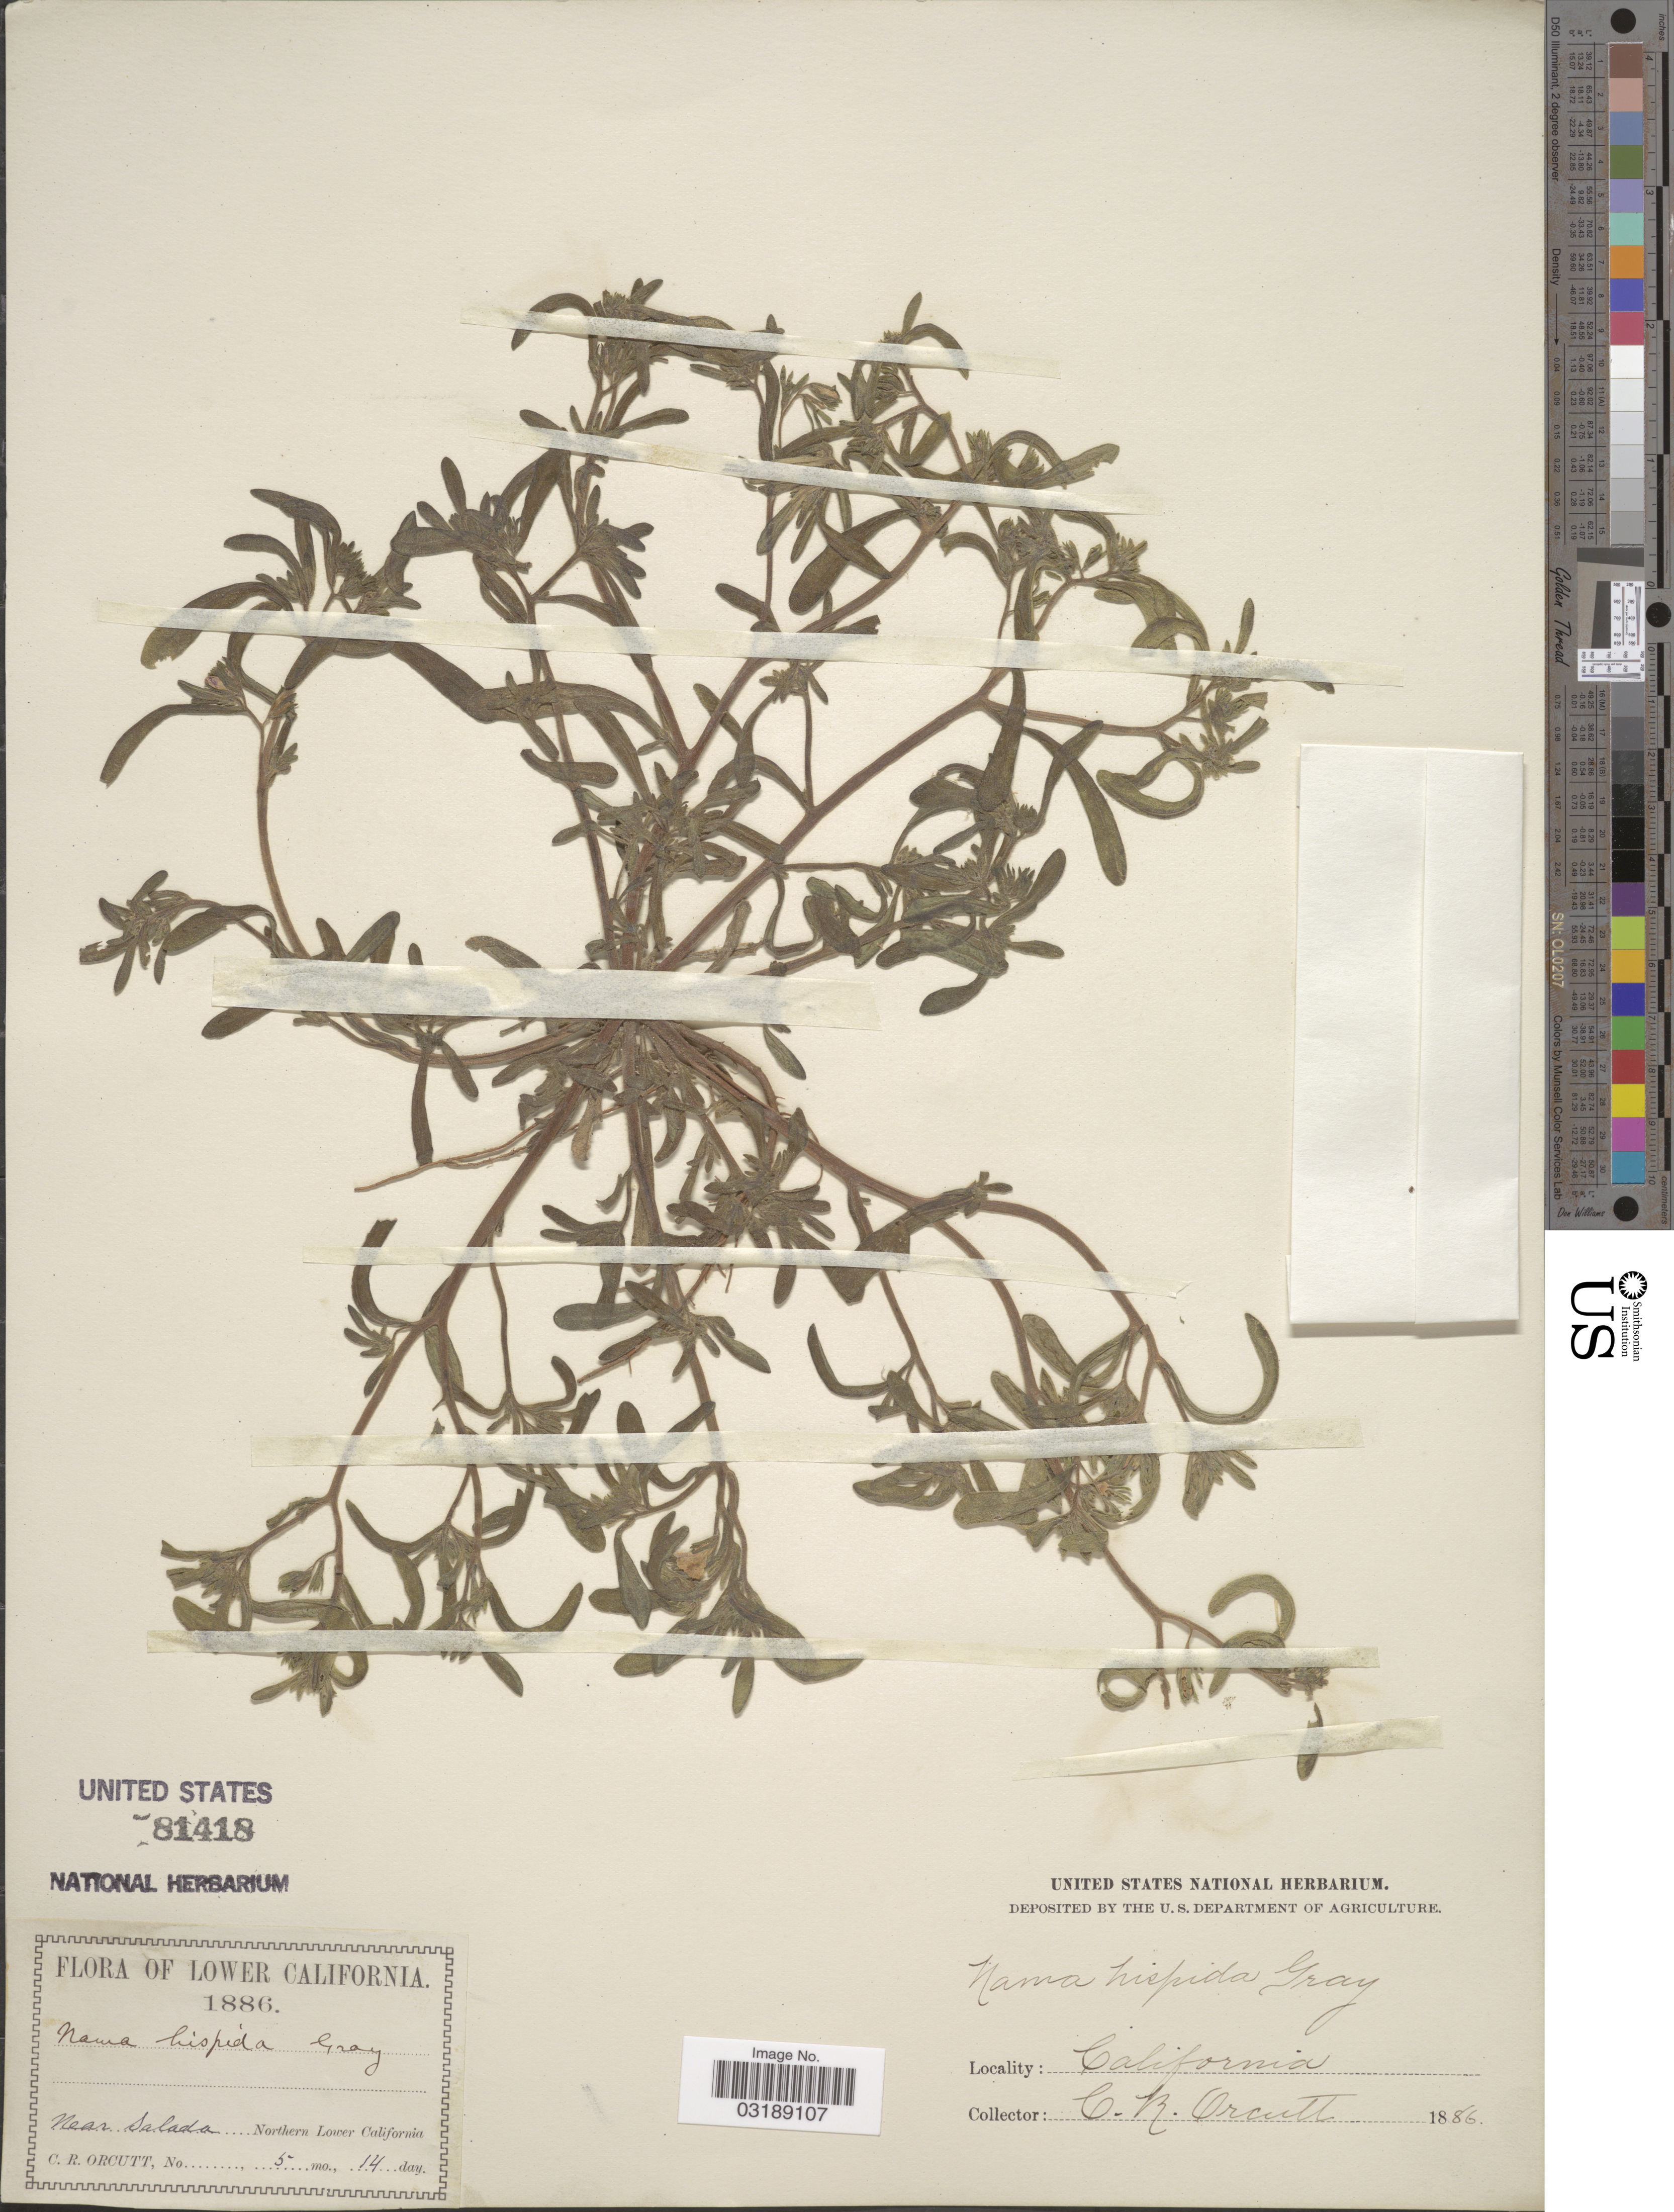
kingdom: Plantae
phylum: Tracheophyta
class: Magnoliopsida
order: Boraginales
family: Namaceae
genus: Nama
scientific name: Nama hispida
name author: A. Gray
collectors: C. R. Orcutt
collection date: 1886-05-14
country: Mexico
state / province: Baja California Norte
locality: Lower California, Near Salada, Northern Lower California.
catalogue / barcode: US 81418